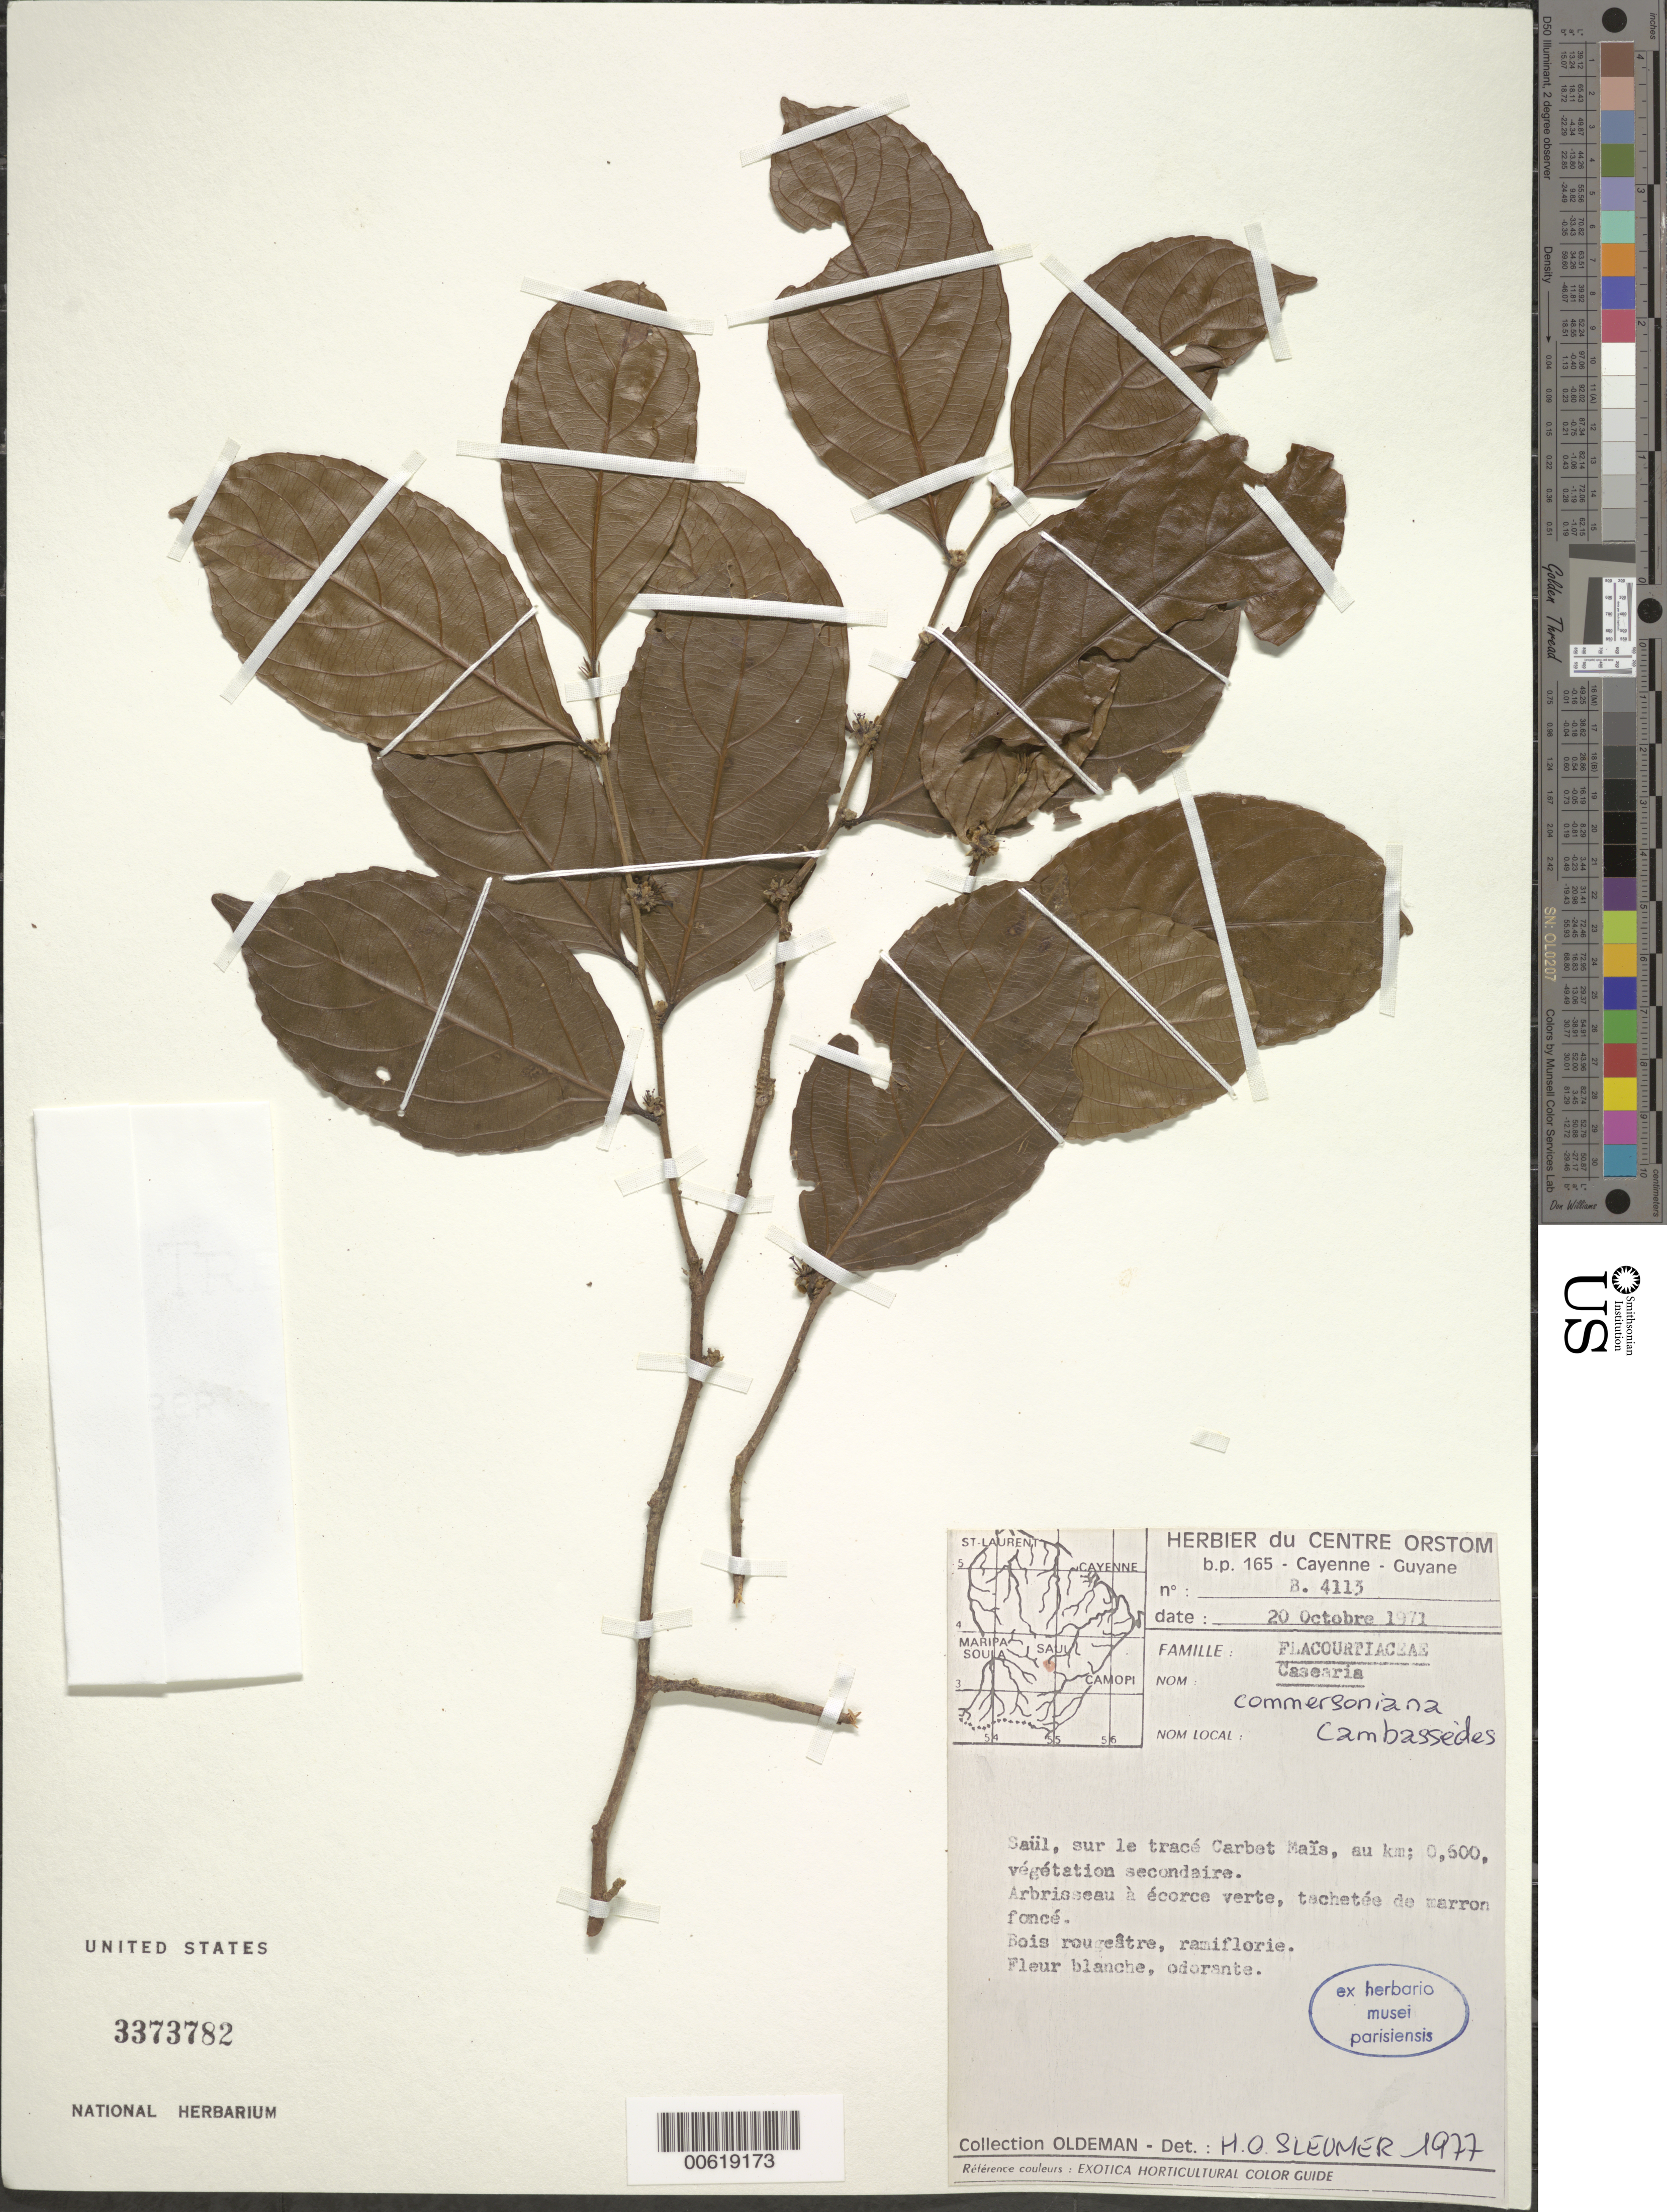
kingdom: Plantae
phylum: Tracheophyta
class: Magnoliopsida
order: Malpighiales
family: Salicaceae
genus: Piparea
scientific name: Piparea dentata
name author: Aubl.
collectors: R. Oldeman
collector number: B 4113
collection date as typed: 20-Oct-71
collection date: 1971-10-20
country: French Guiana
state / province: Saint-Laurent-du-Maroni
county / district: Saül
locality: Saül, sur le tracé Carbet Mais, km 0.6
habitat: Secondary vegetation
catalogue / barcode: US 3373782